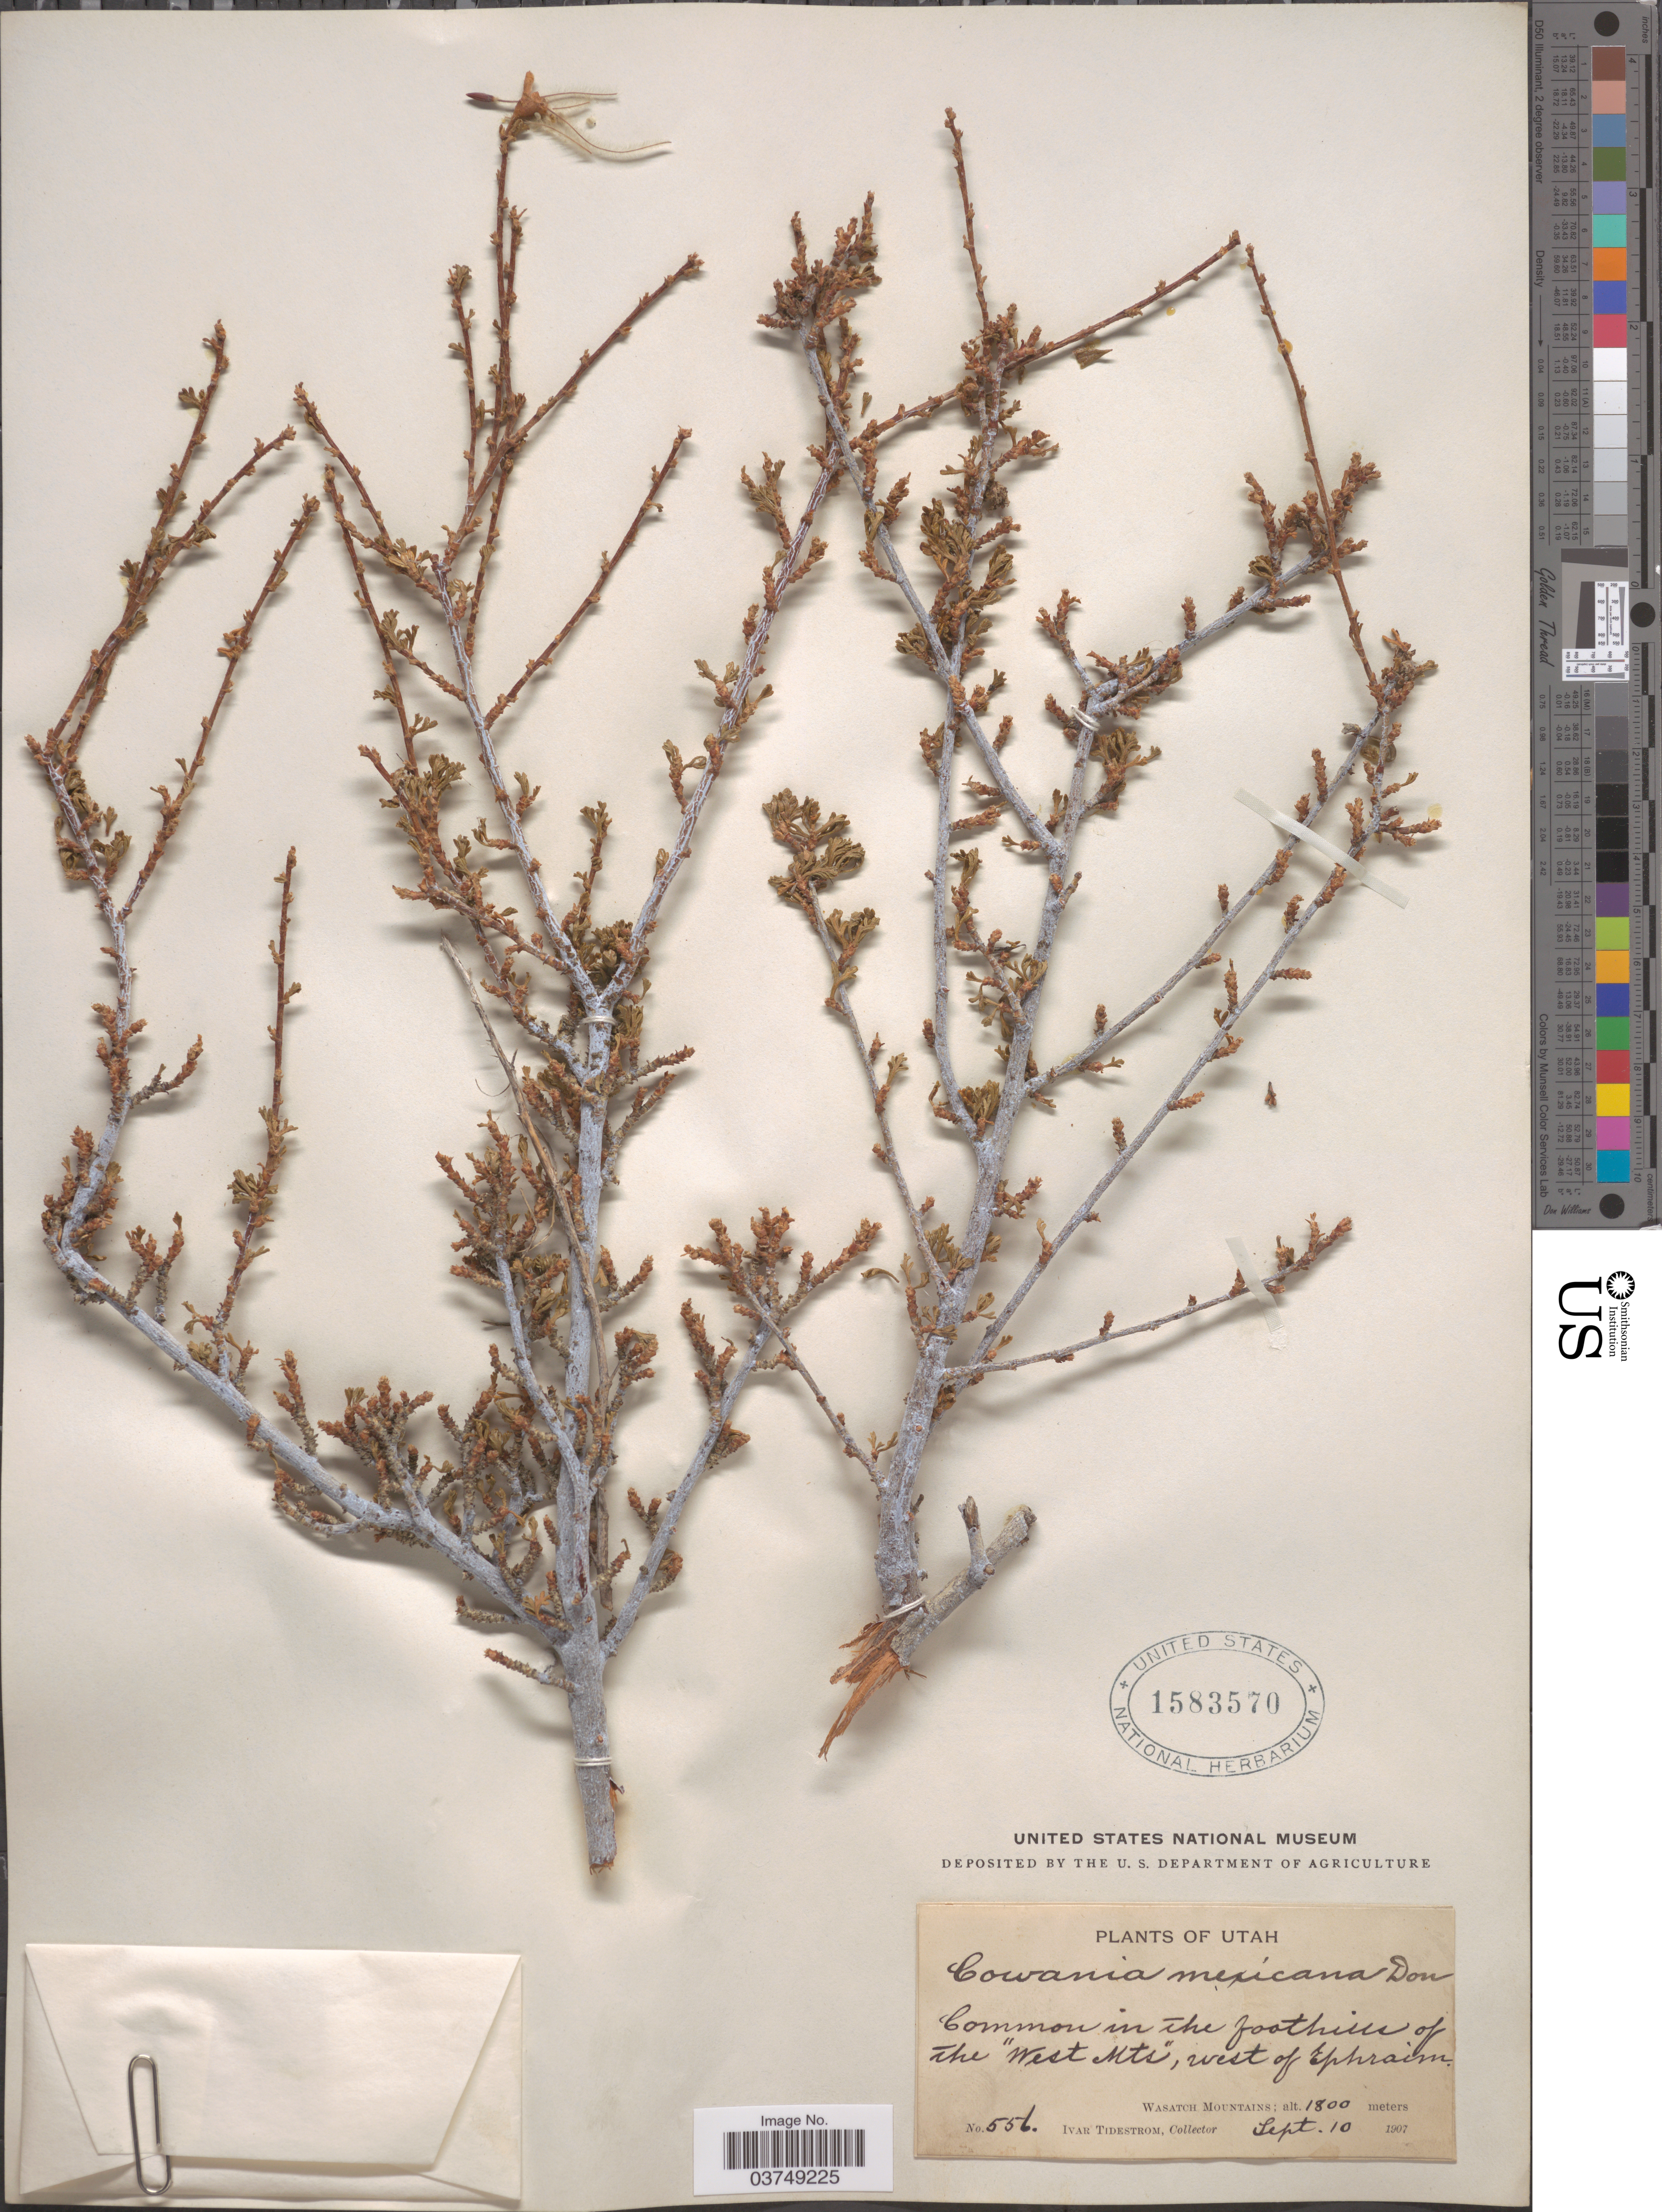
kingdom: Plantae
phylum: Tracheophyta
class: Magnoliopsida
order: Rosales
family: Rosaceae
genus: Purshia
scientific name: Purshia stansburyana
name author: (Torr.) Henrickson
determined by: Strong, Mark T., (BOT), Smithsonian Institution - National Museum of Natural History (UNITED STATES)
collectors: I. F. Tidestrom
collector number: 556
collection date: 1907-09-10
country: United States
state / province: Utah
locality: Foothills of the "West Mts", west of Ephraim. Wasatch Mountains.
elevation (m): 1800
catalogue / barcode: US 1583570